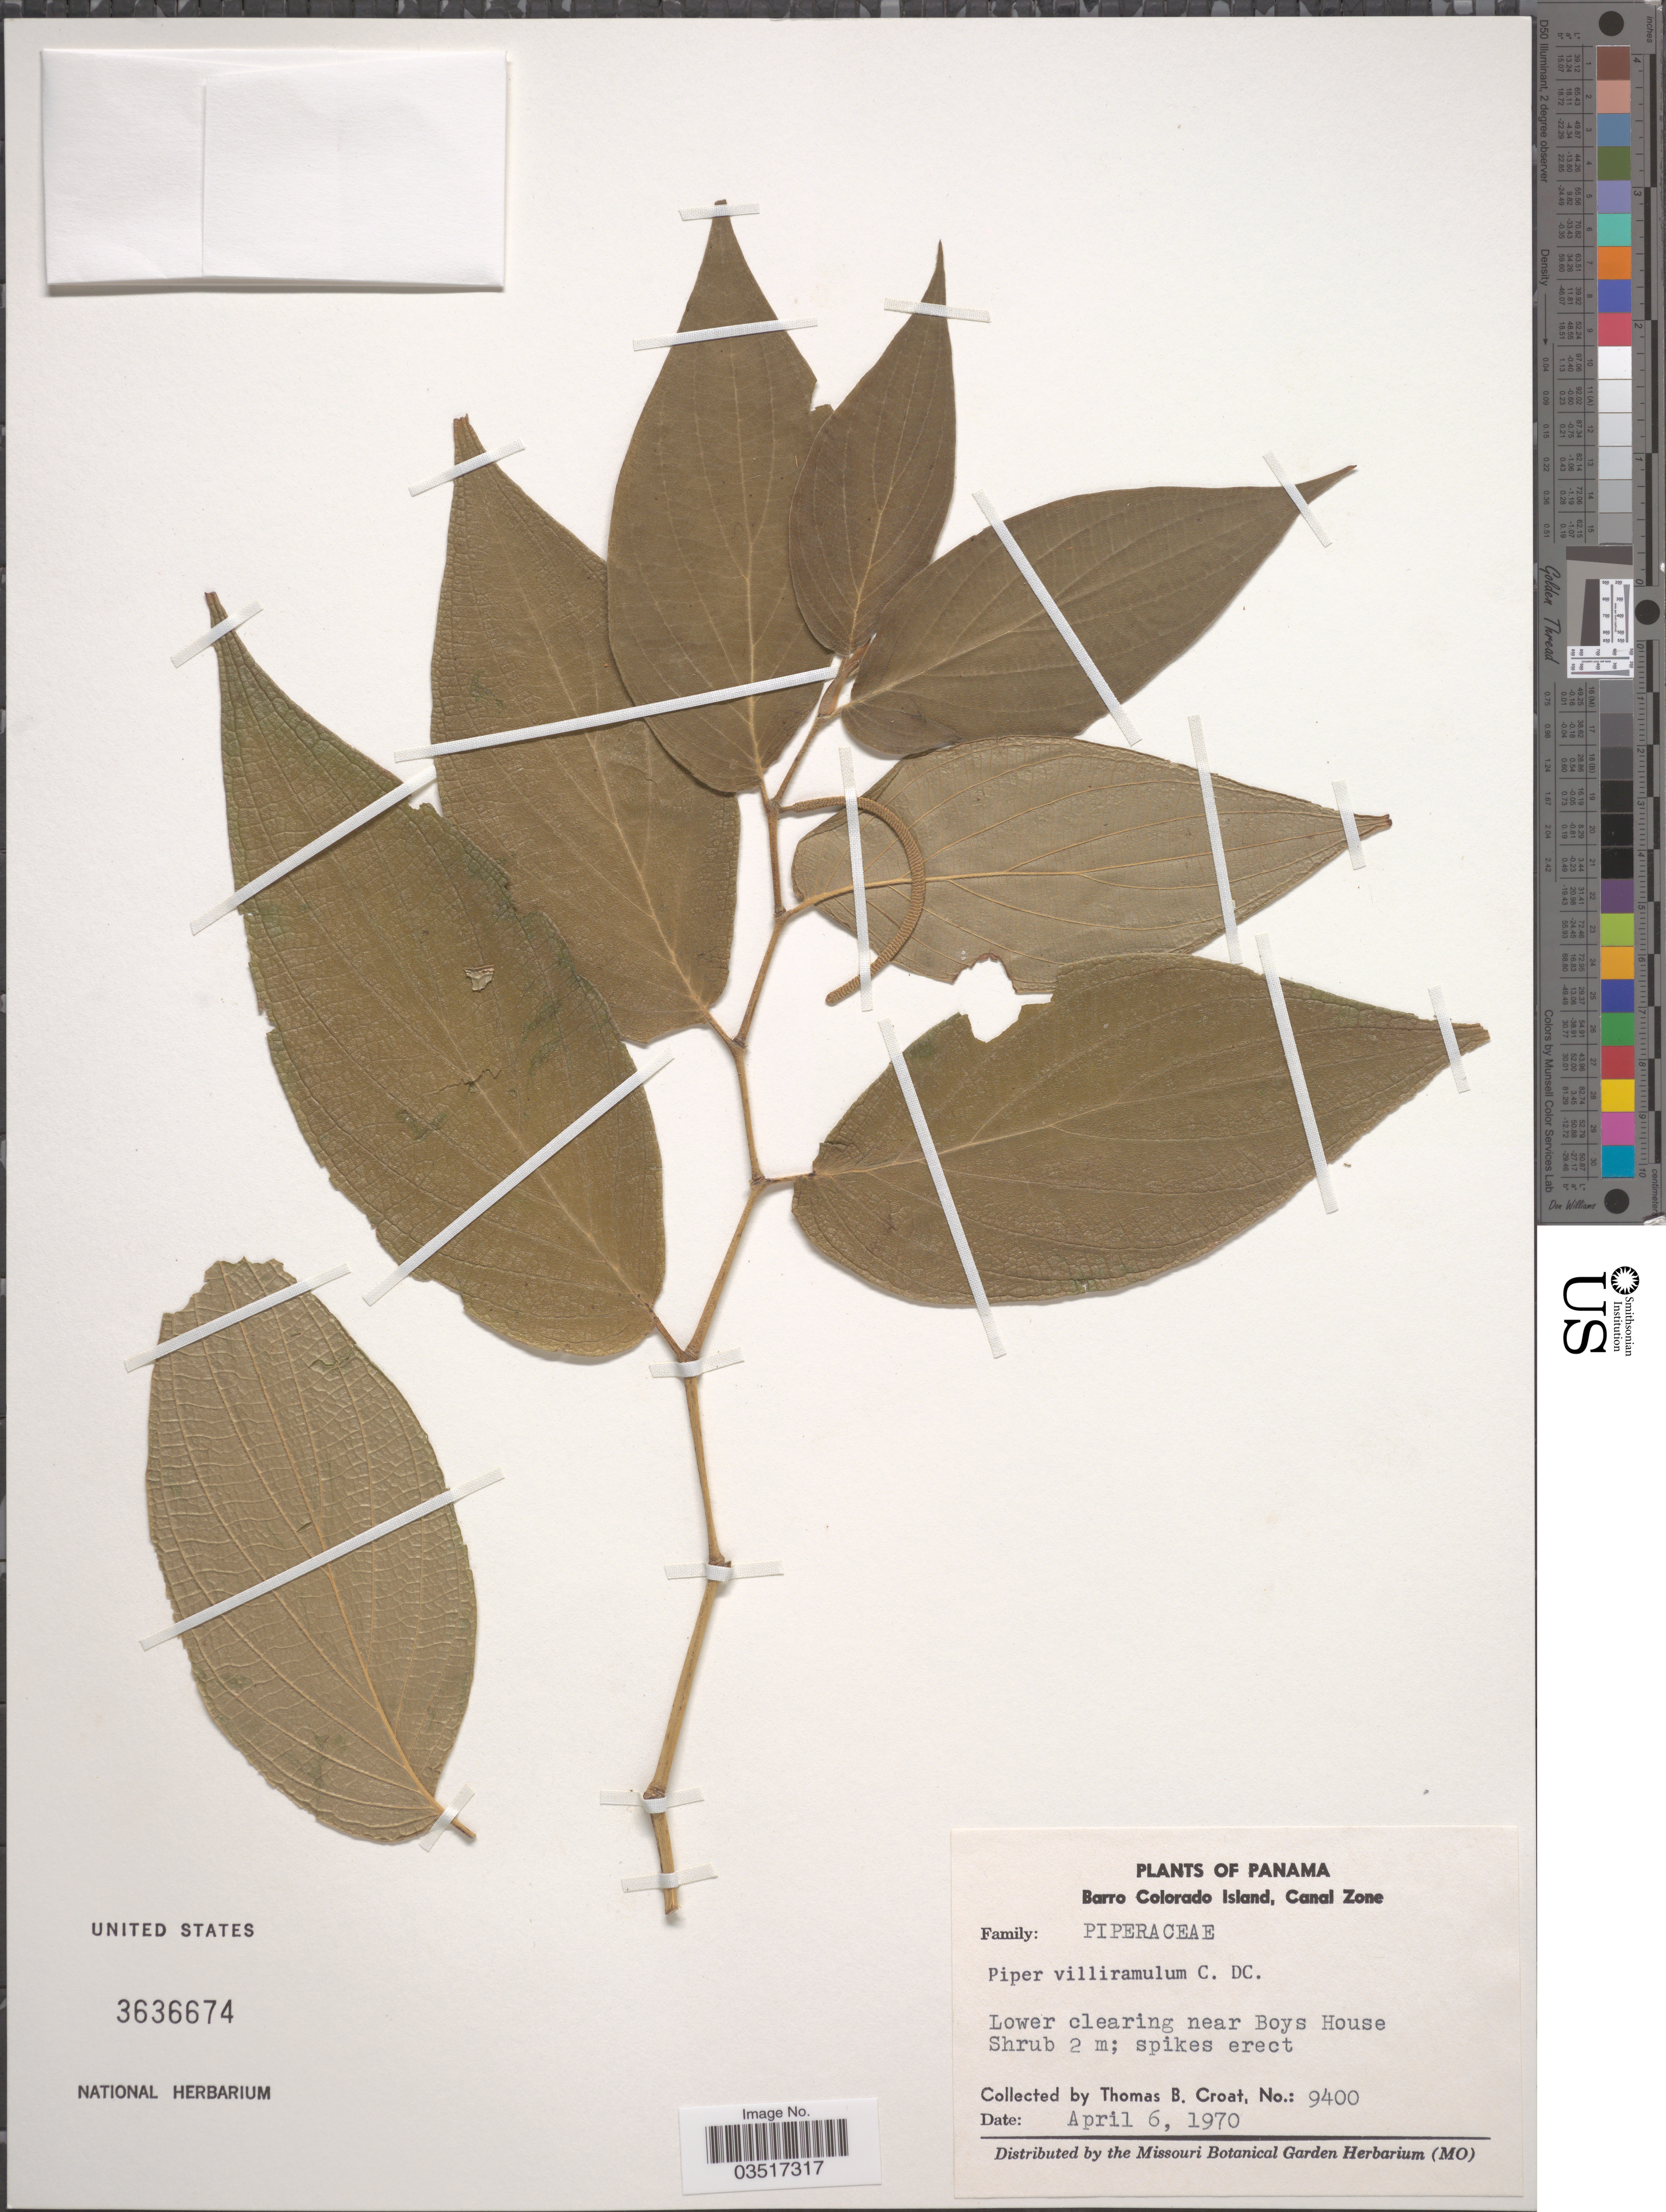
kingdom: Plantae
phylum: Tracheophyta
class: Magnoliopsida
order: Piperales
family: Piperaceae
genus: Piper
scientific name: Piper villiramulum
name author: C. DC.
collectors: T. B. Croat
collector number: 9400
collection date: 1970-04-06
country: Panama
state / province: Panamá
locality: Barro Colorado Island, Canal Zone. Lower clearing near Boys House.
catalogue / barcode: US 3636674